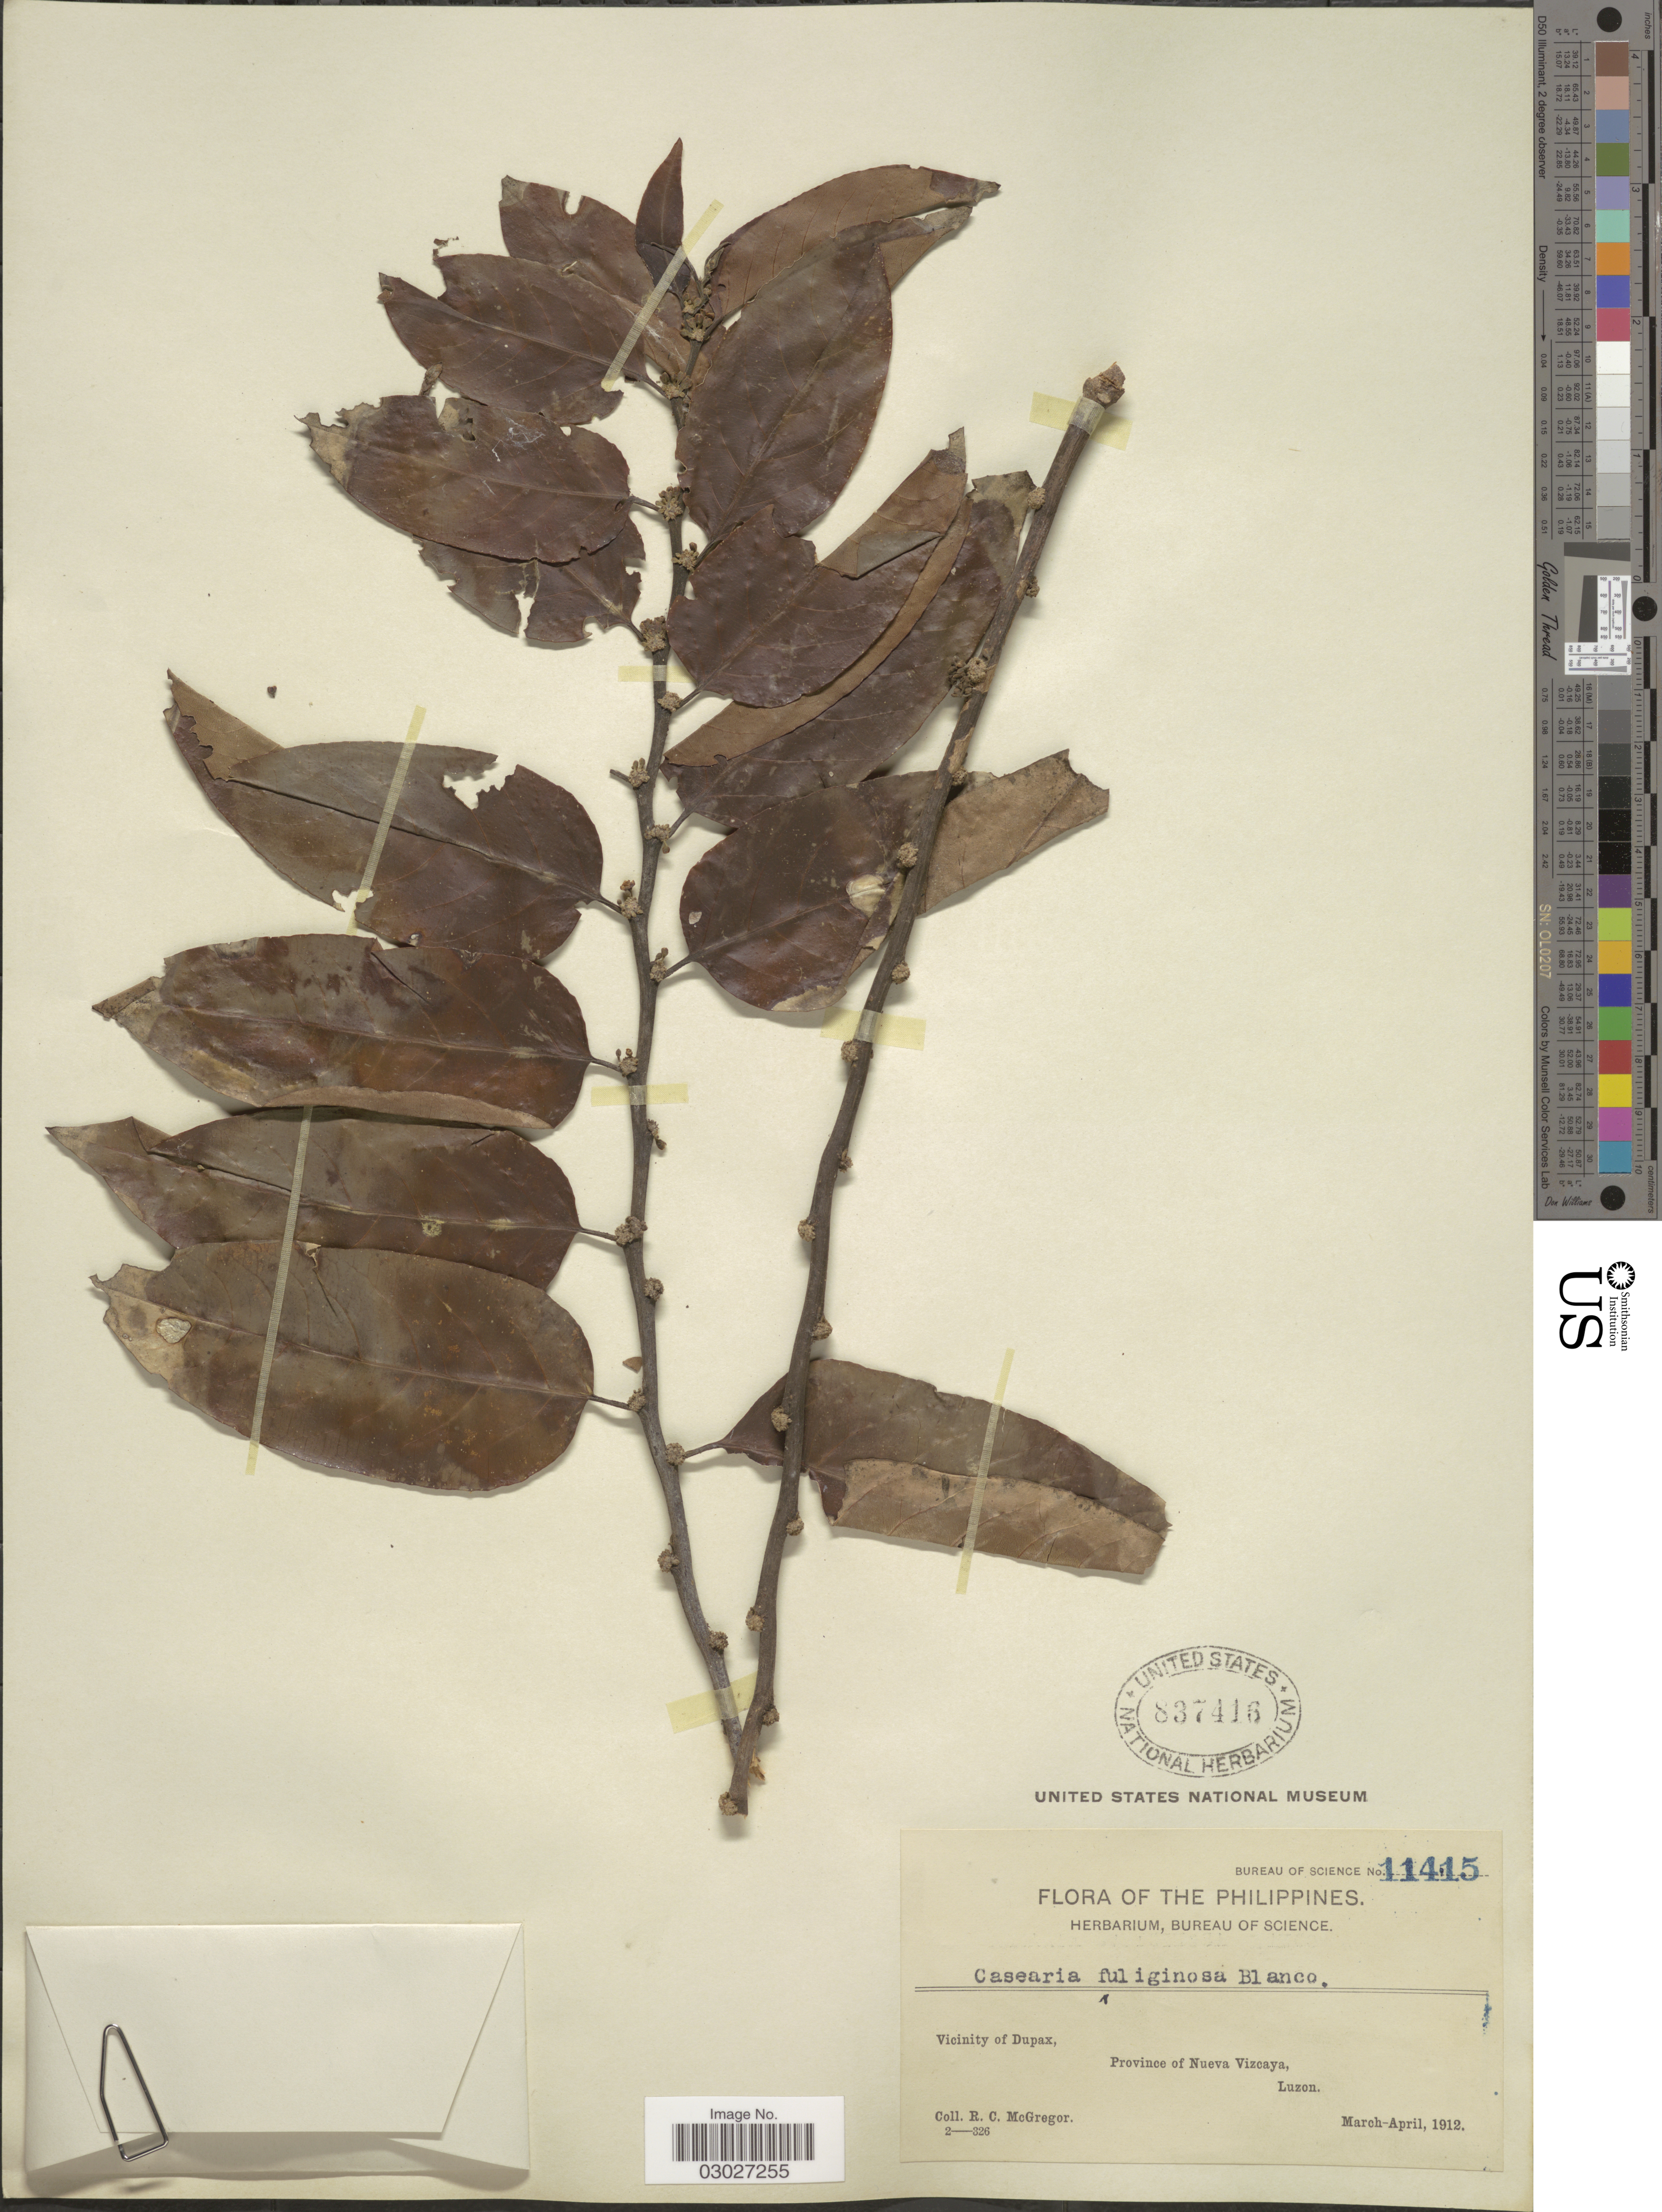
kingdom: Plantae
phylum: Tracheophyta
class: Magnoliopsida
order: Malpighiales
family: Salicaceae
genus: Casearia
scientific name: Casearia fuliginosa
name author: (Blanco) Blanco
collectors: R. C. McGregor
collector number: Bureau of Science 11415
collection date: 1912-03/1912-04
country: Philippines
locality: Vicinity of Dupax, Province of Nueva Vizcaya, Luzon.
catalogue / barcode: US 837416